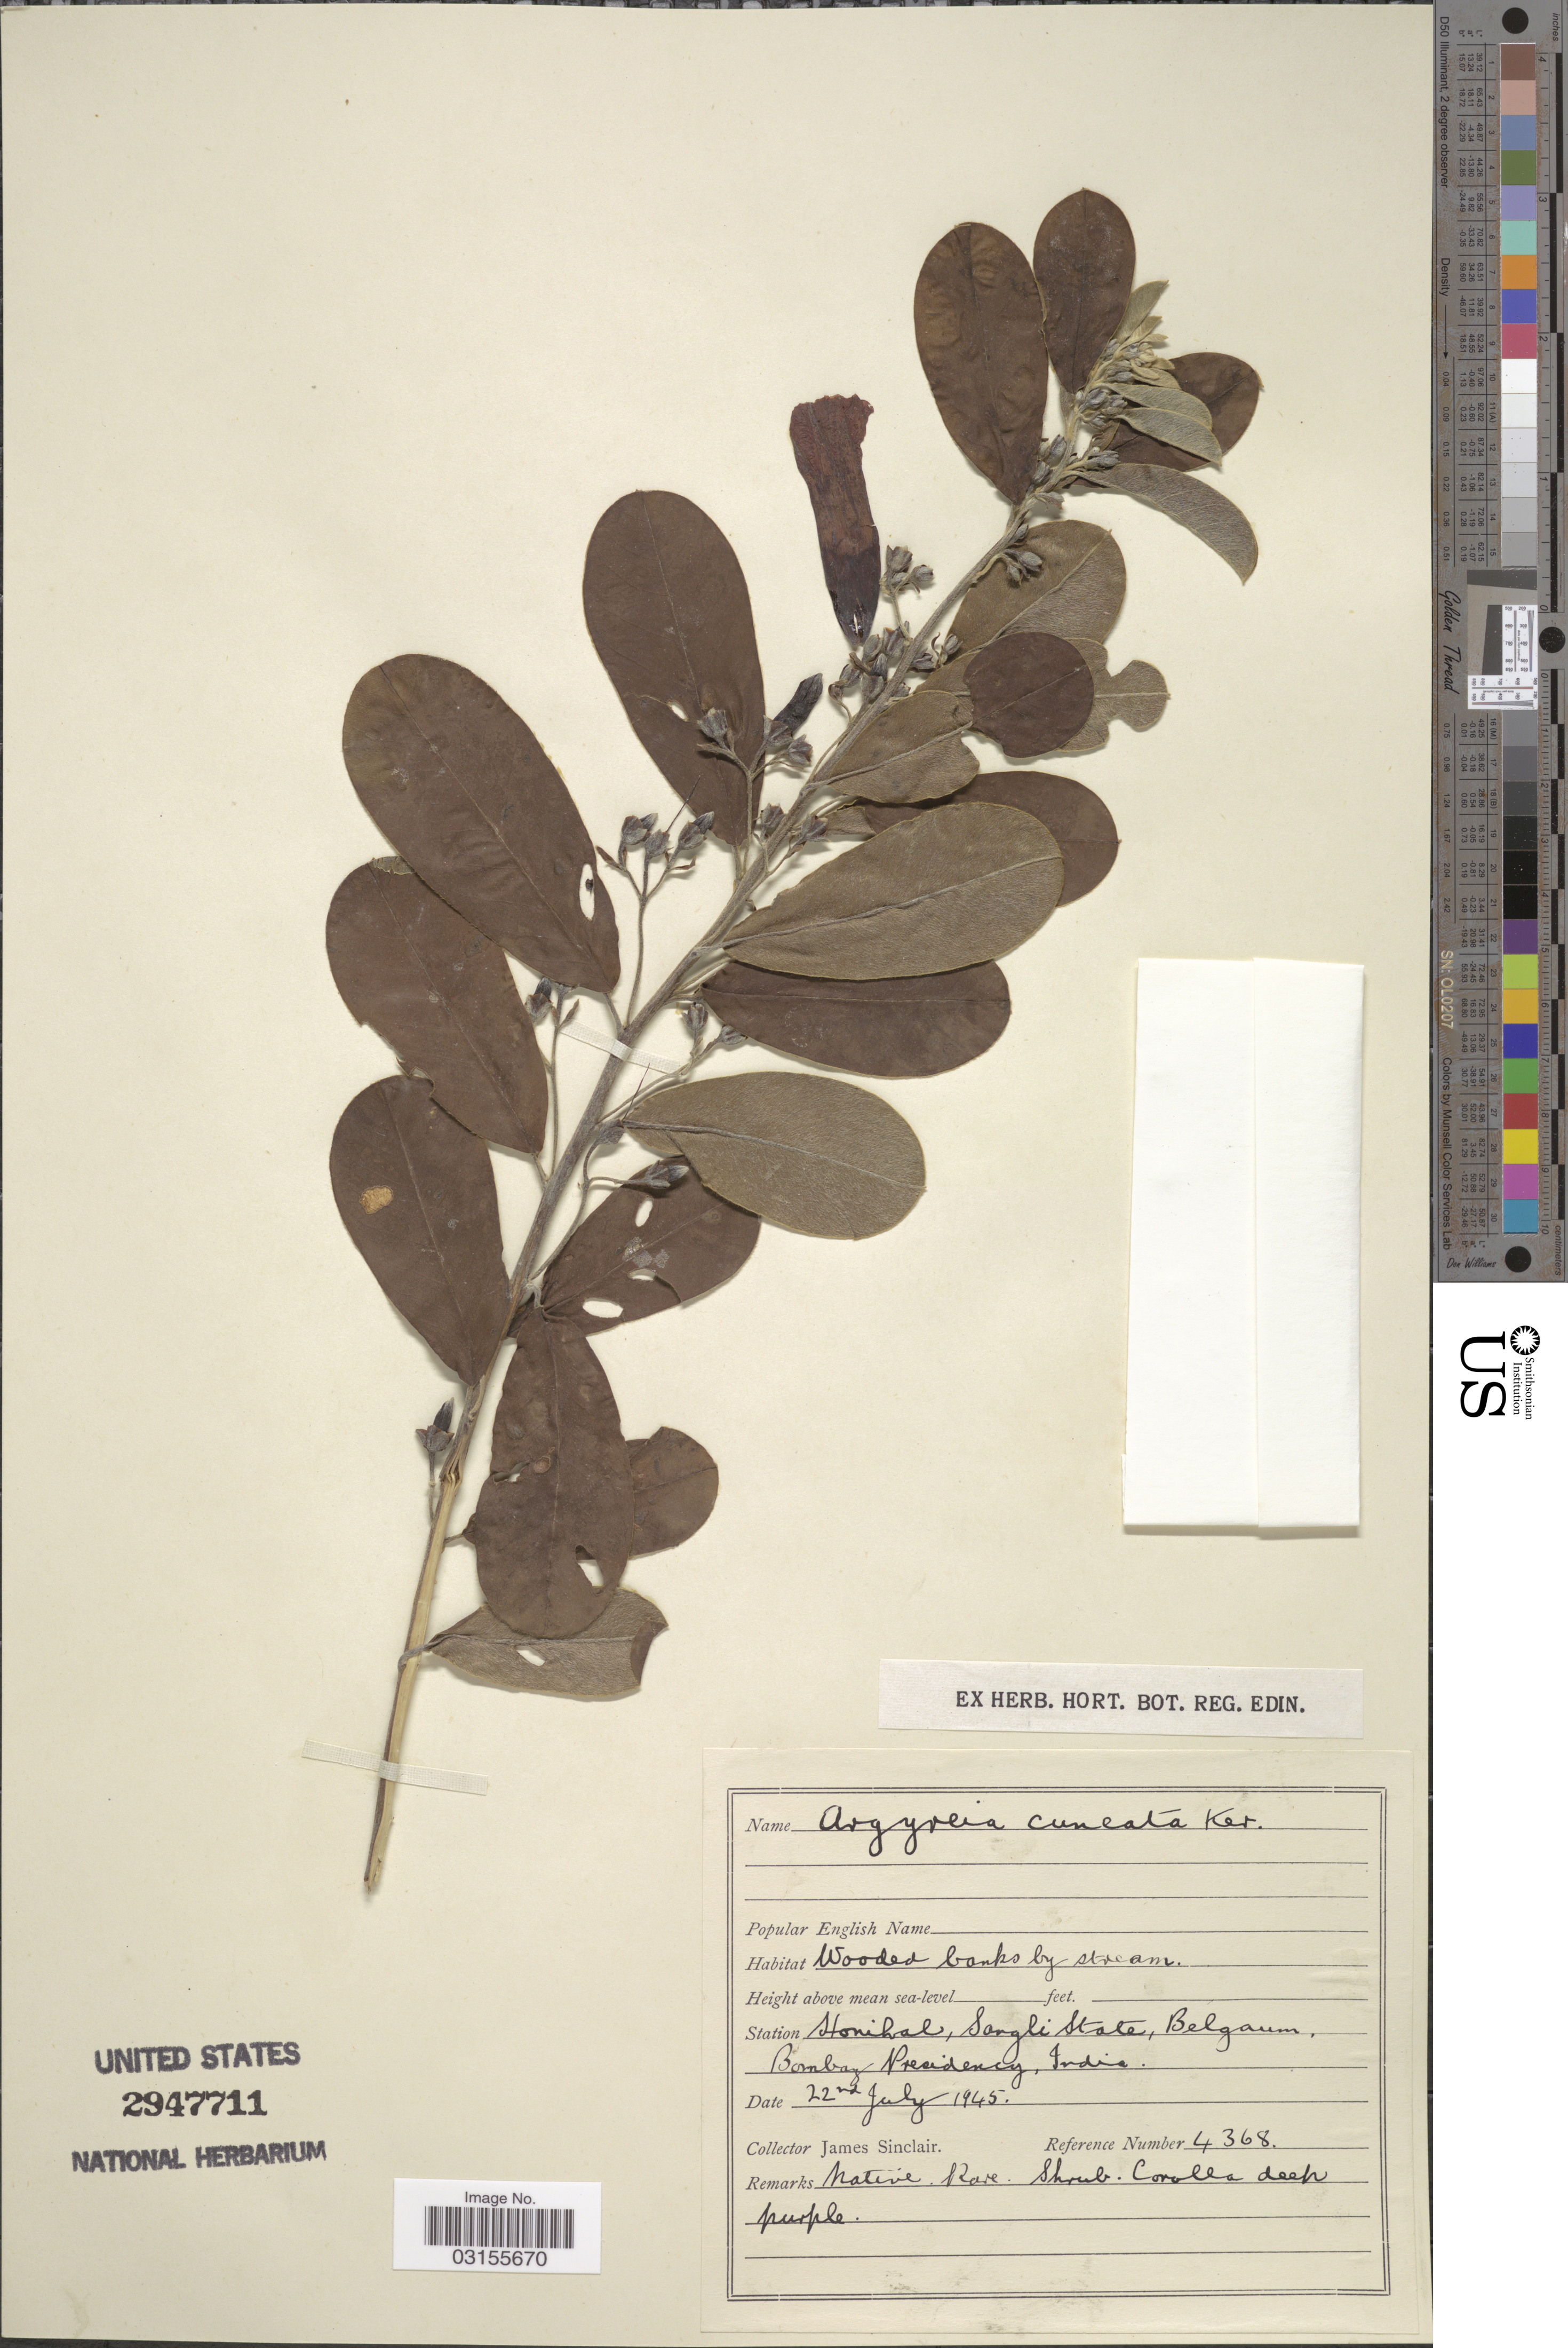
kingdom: Plantae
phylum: Tracheophyta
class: Magnoliopsida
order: Solanales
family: Convolvulaceae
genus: Argyreia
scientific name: Argyreia cuneata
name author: Choisy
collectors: J. Sinclair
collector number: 4368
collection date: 1945-07-22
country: India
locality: Station Honihal, Sangli State, Belgaum, Bombay Presidency.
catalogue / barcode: US 2947711